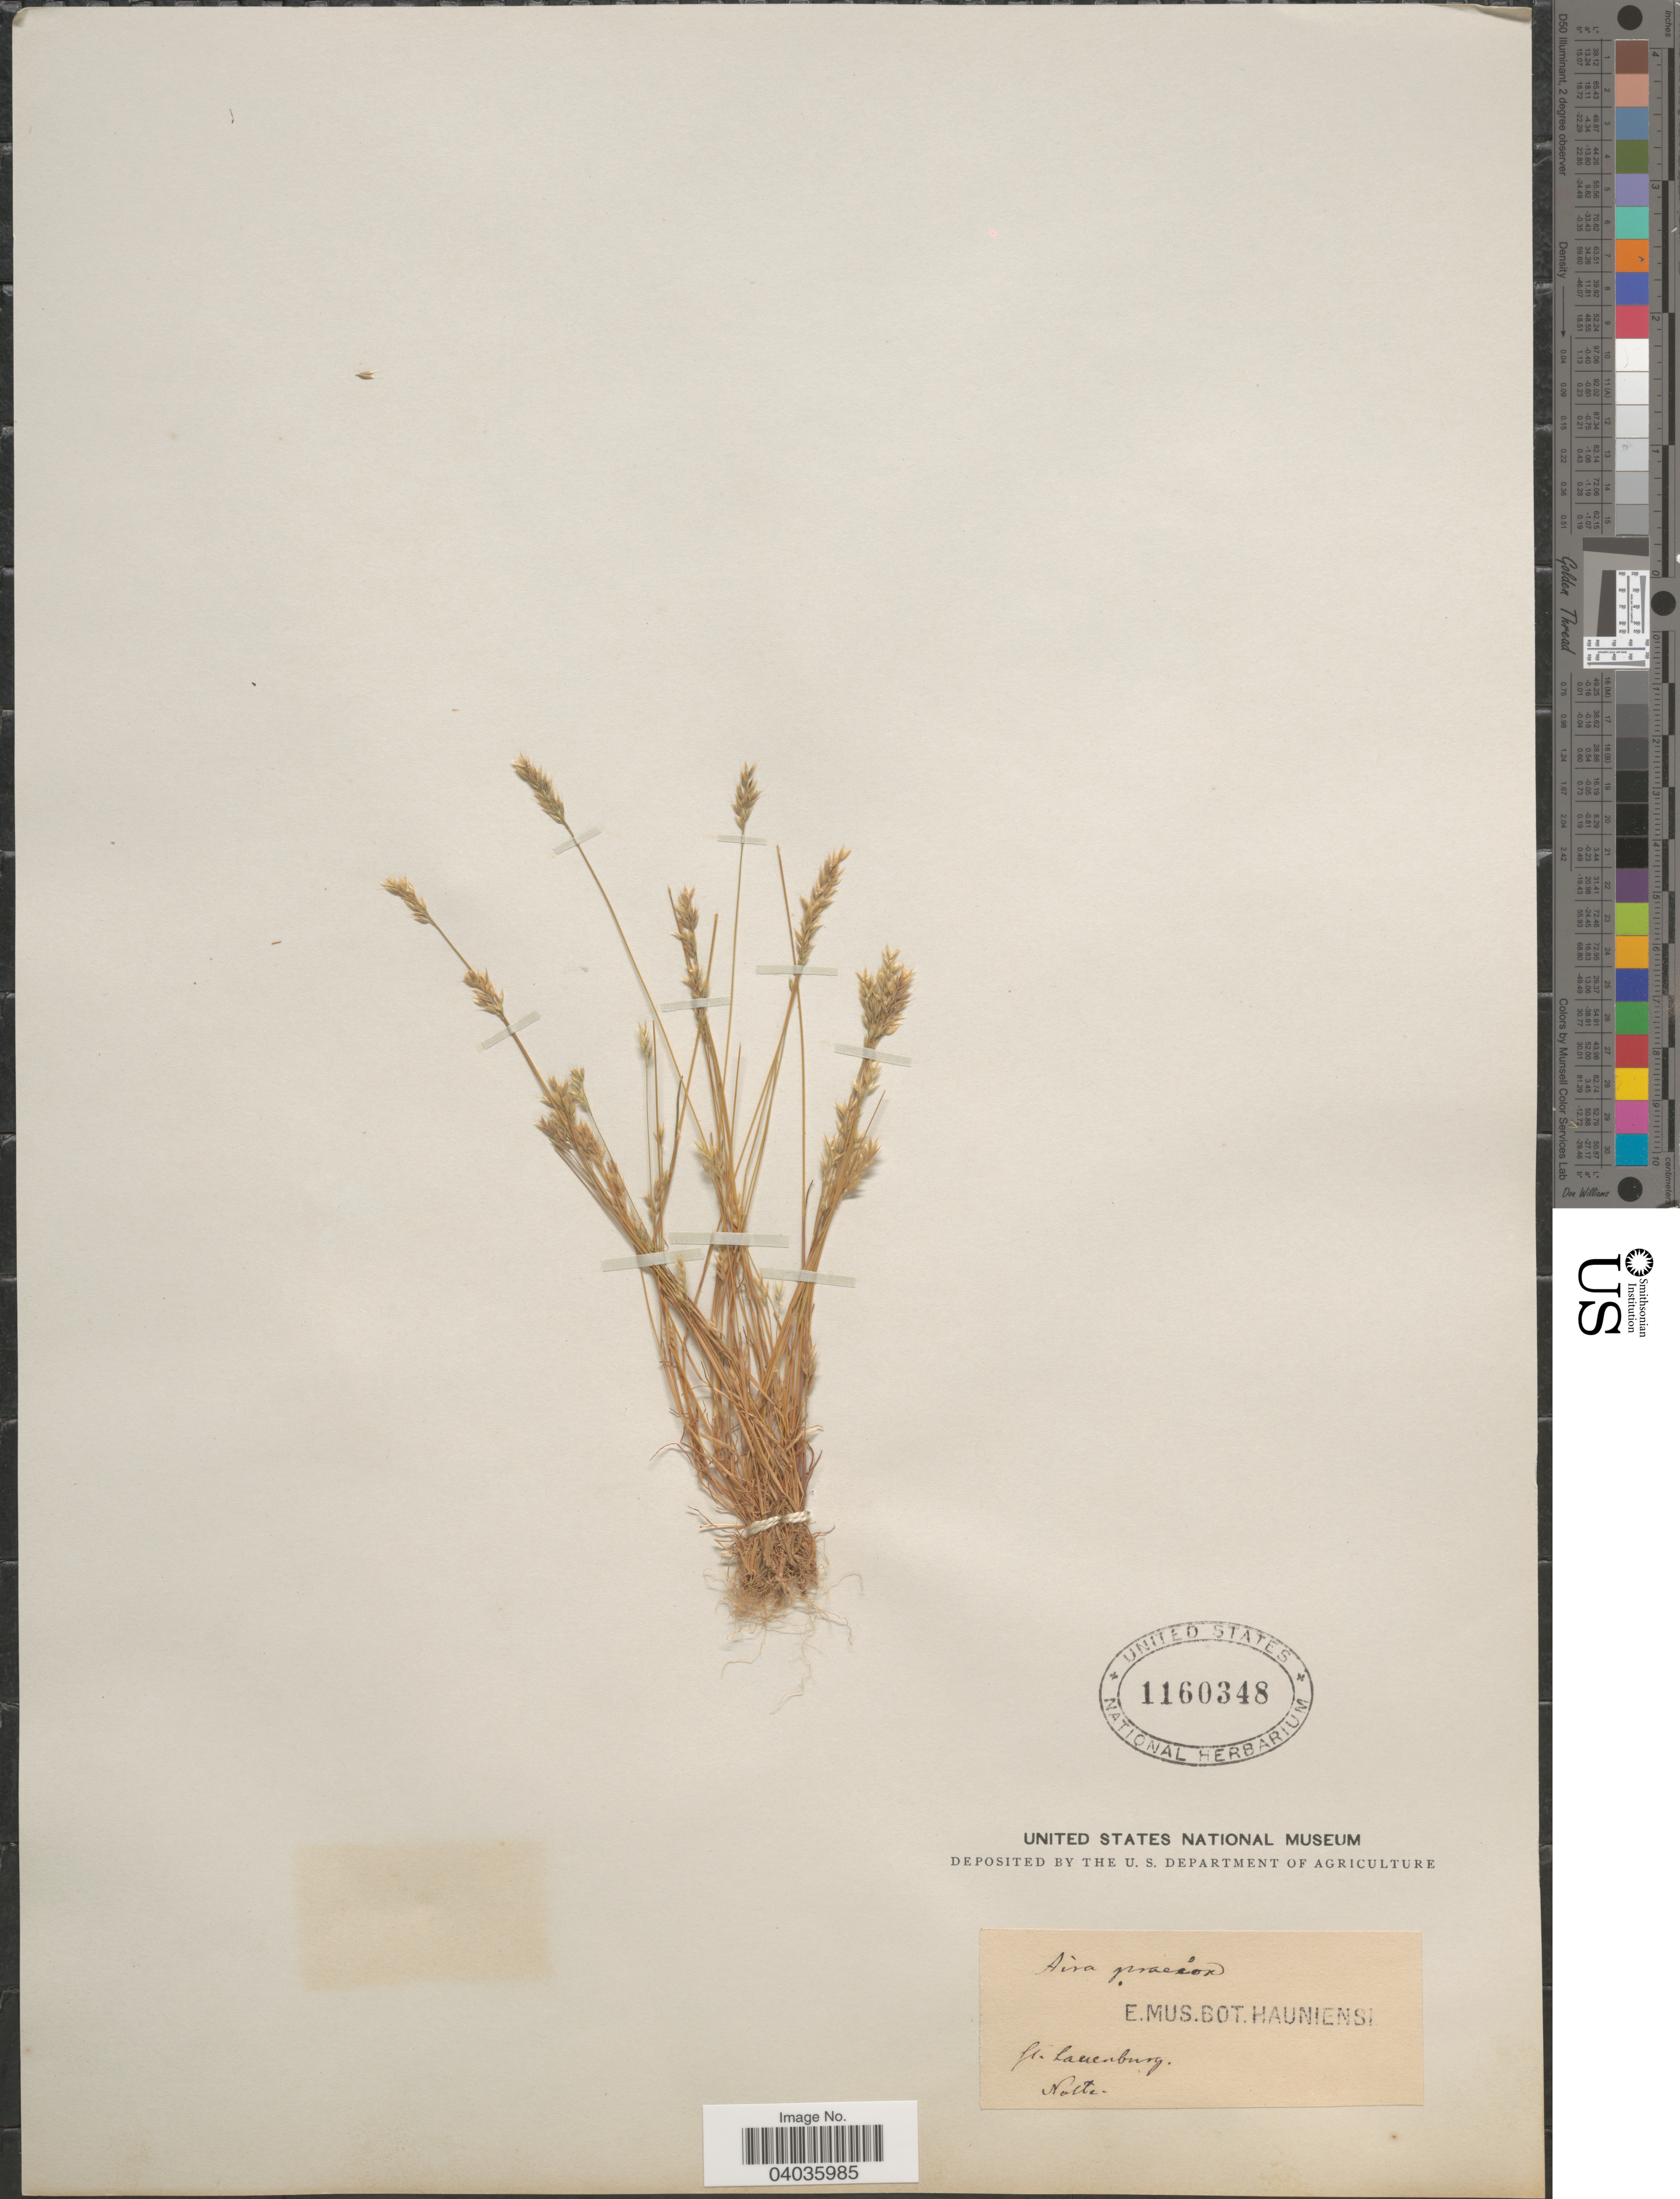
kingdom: Plantae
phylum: Tracheophyta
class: Liliopsida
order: Poales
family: Poaceae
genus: Aira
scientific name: Aira praecox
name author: L.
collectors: Nolte, --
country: Germany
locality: Lauenburg.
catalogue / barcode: US 1160348